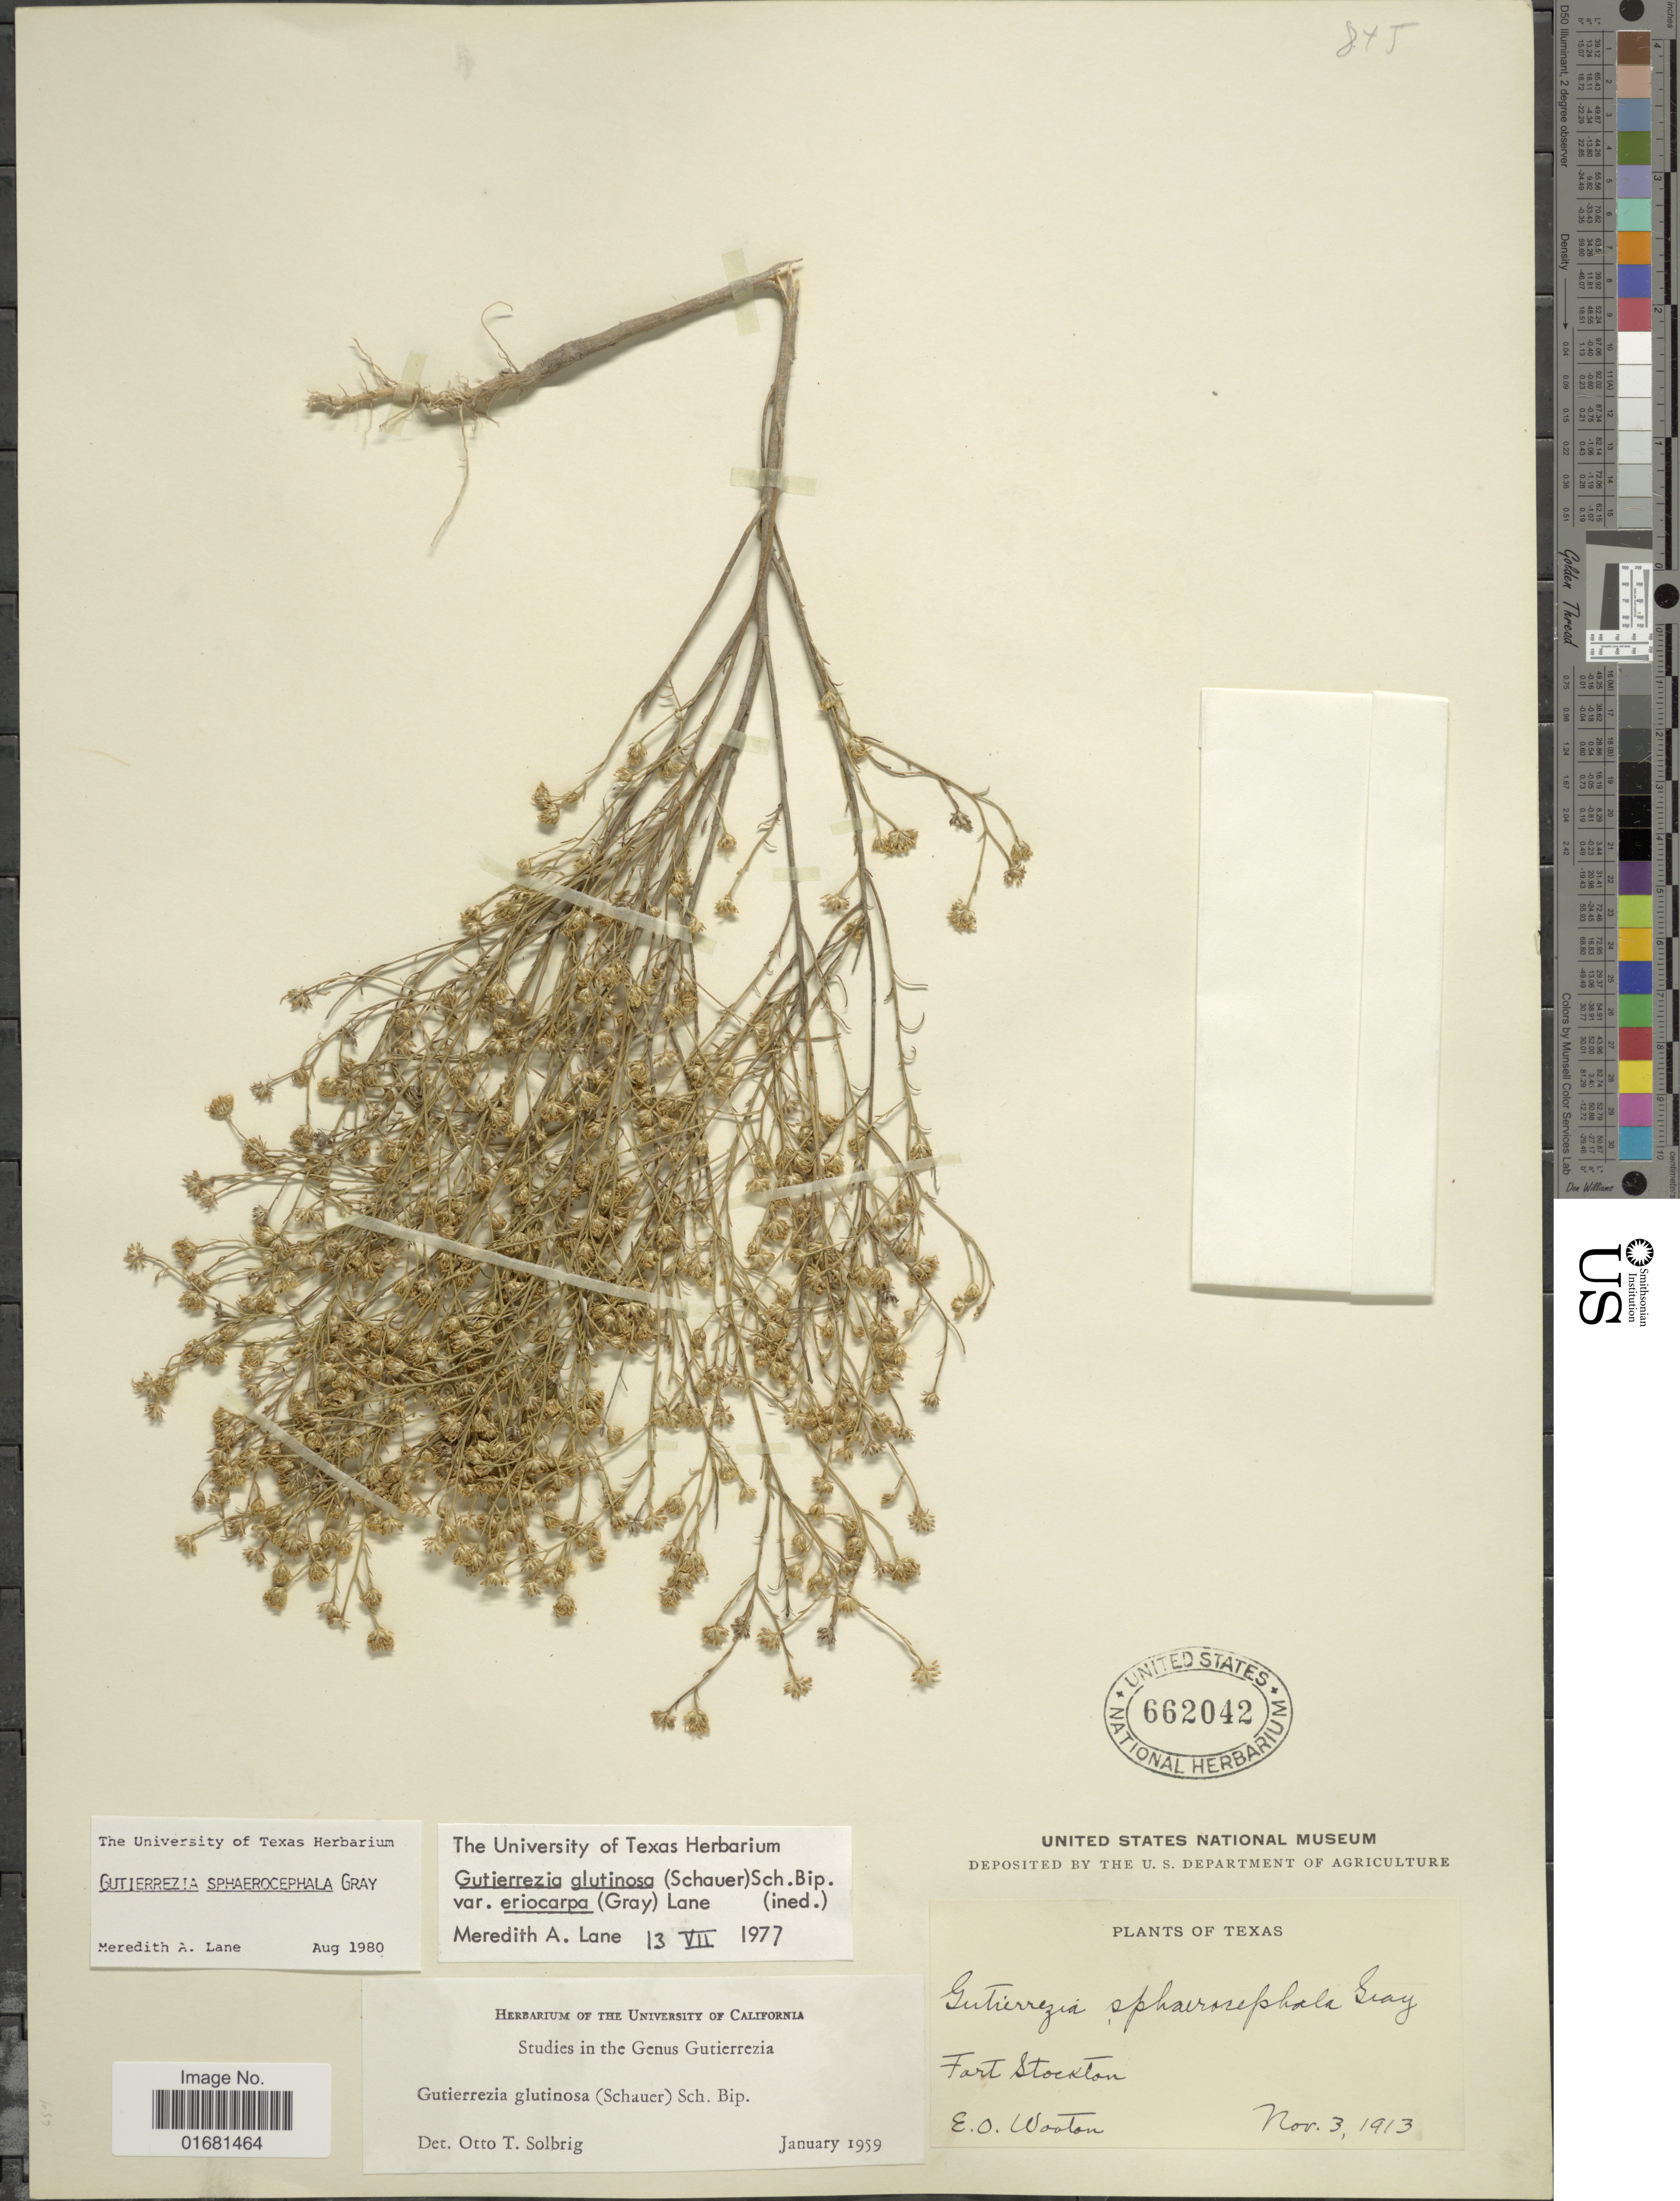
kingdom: Plantae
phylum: Tracheophyta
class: Magnoliopsida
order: Asterales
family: Asteraceae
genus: Gutierrezia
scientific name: Gutierrezia sphaerocephala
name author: A. Gray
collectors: E. O. Wooton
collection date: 1913-11-03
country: United States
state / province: Texas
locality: Fort Stockton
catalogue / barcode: US 662042